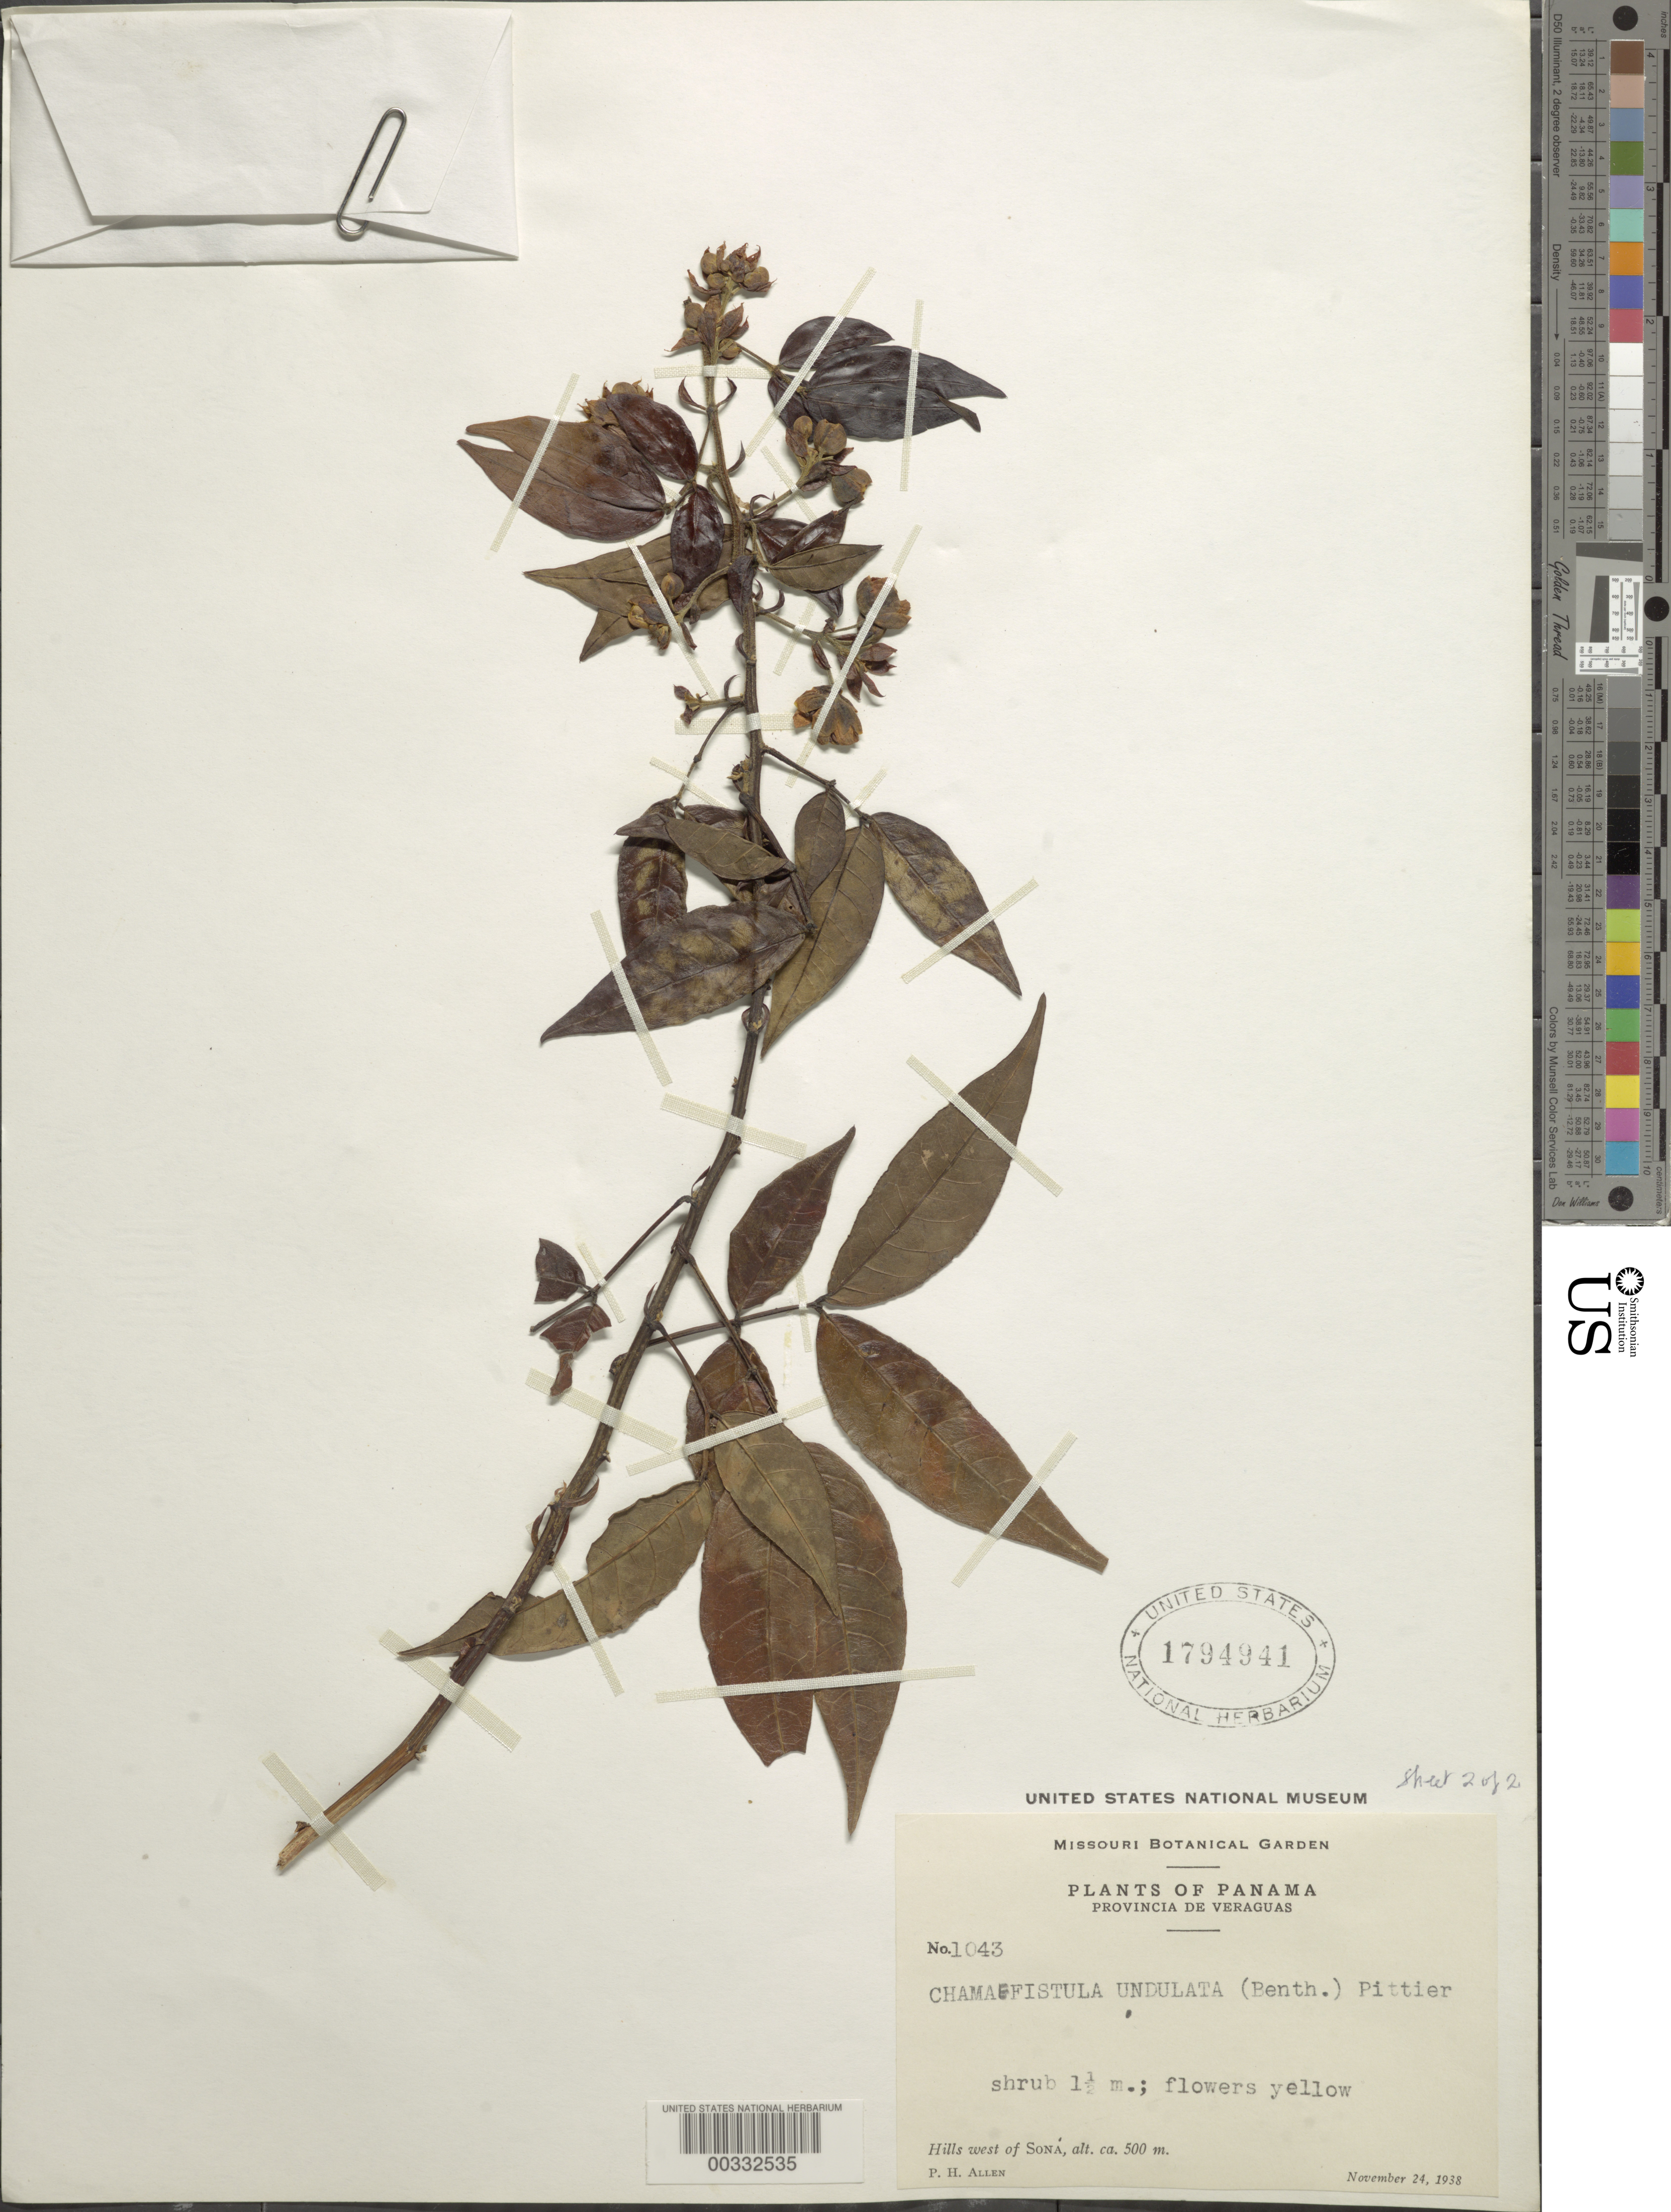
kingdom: Plantae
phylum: Tracheophyta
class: Magnoliopsida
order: Fabales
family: Fabaceae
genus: Senna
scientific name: Senna undulata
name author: (Benth.) H.S. Irwin & Barneby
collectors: P. H. Allen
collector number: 1043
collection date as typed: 24 Nov 1938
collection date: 1938-11-24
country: Panama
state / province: Veraguas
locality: W of Sona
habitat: Hills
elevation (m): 500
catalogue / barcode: US 1794941